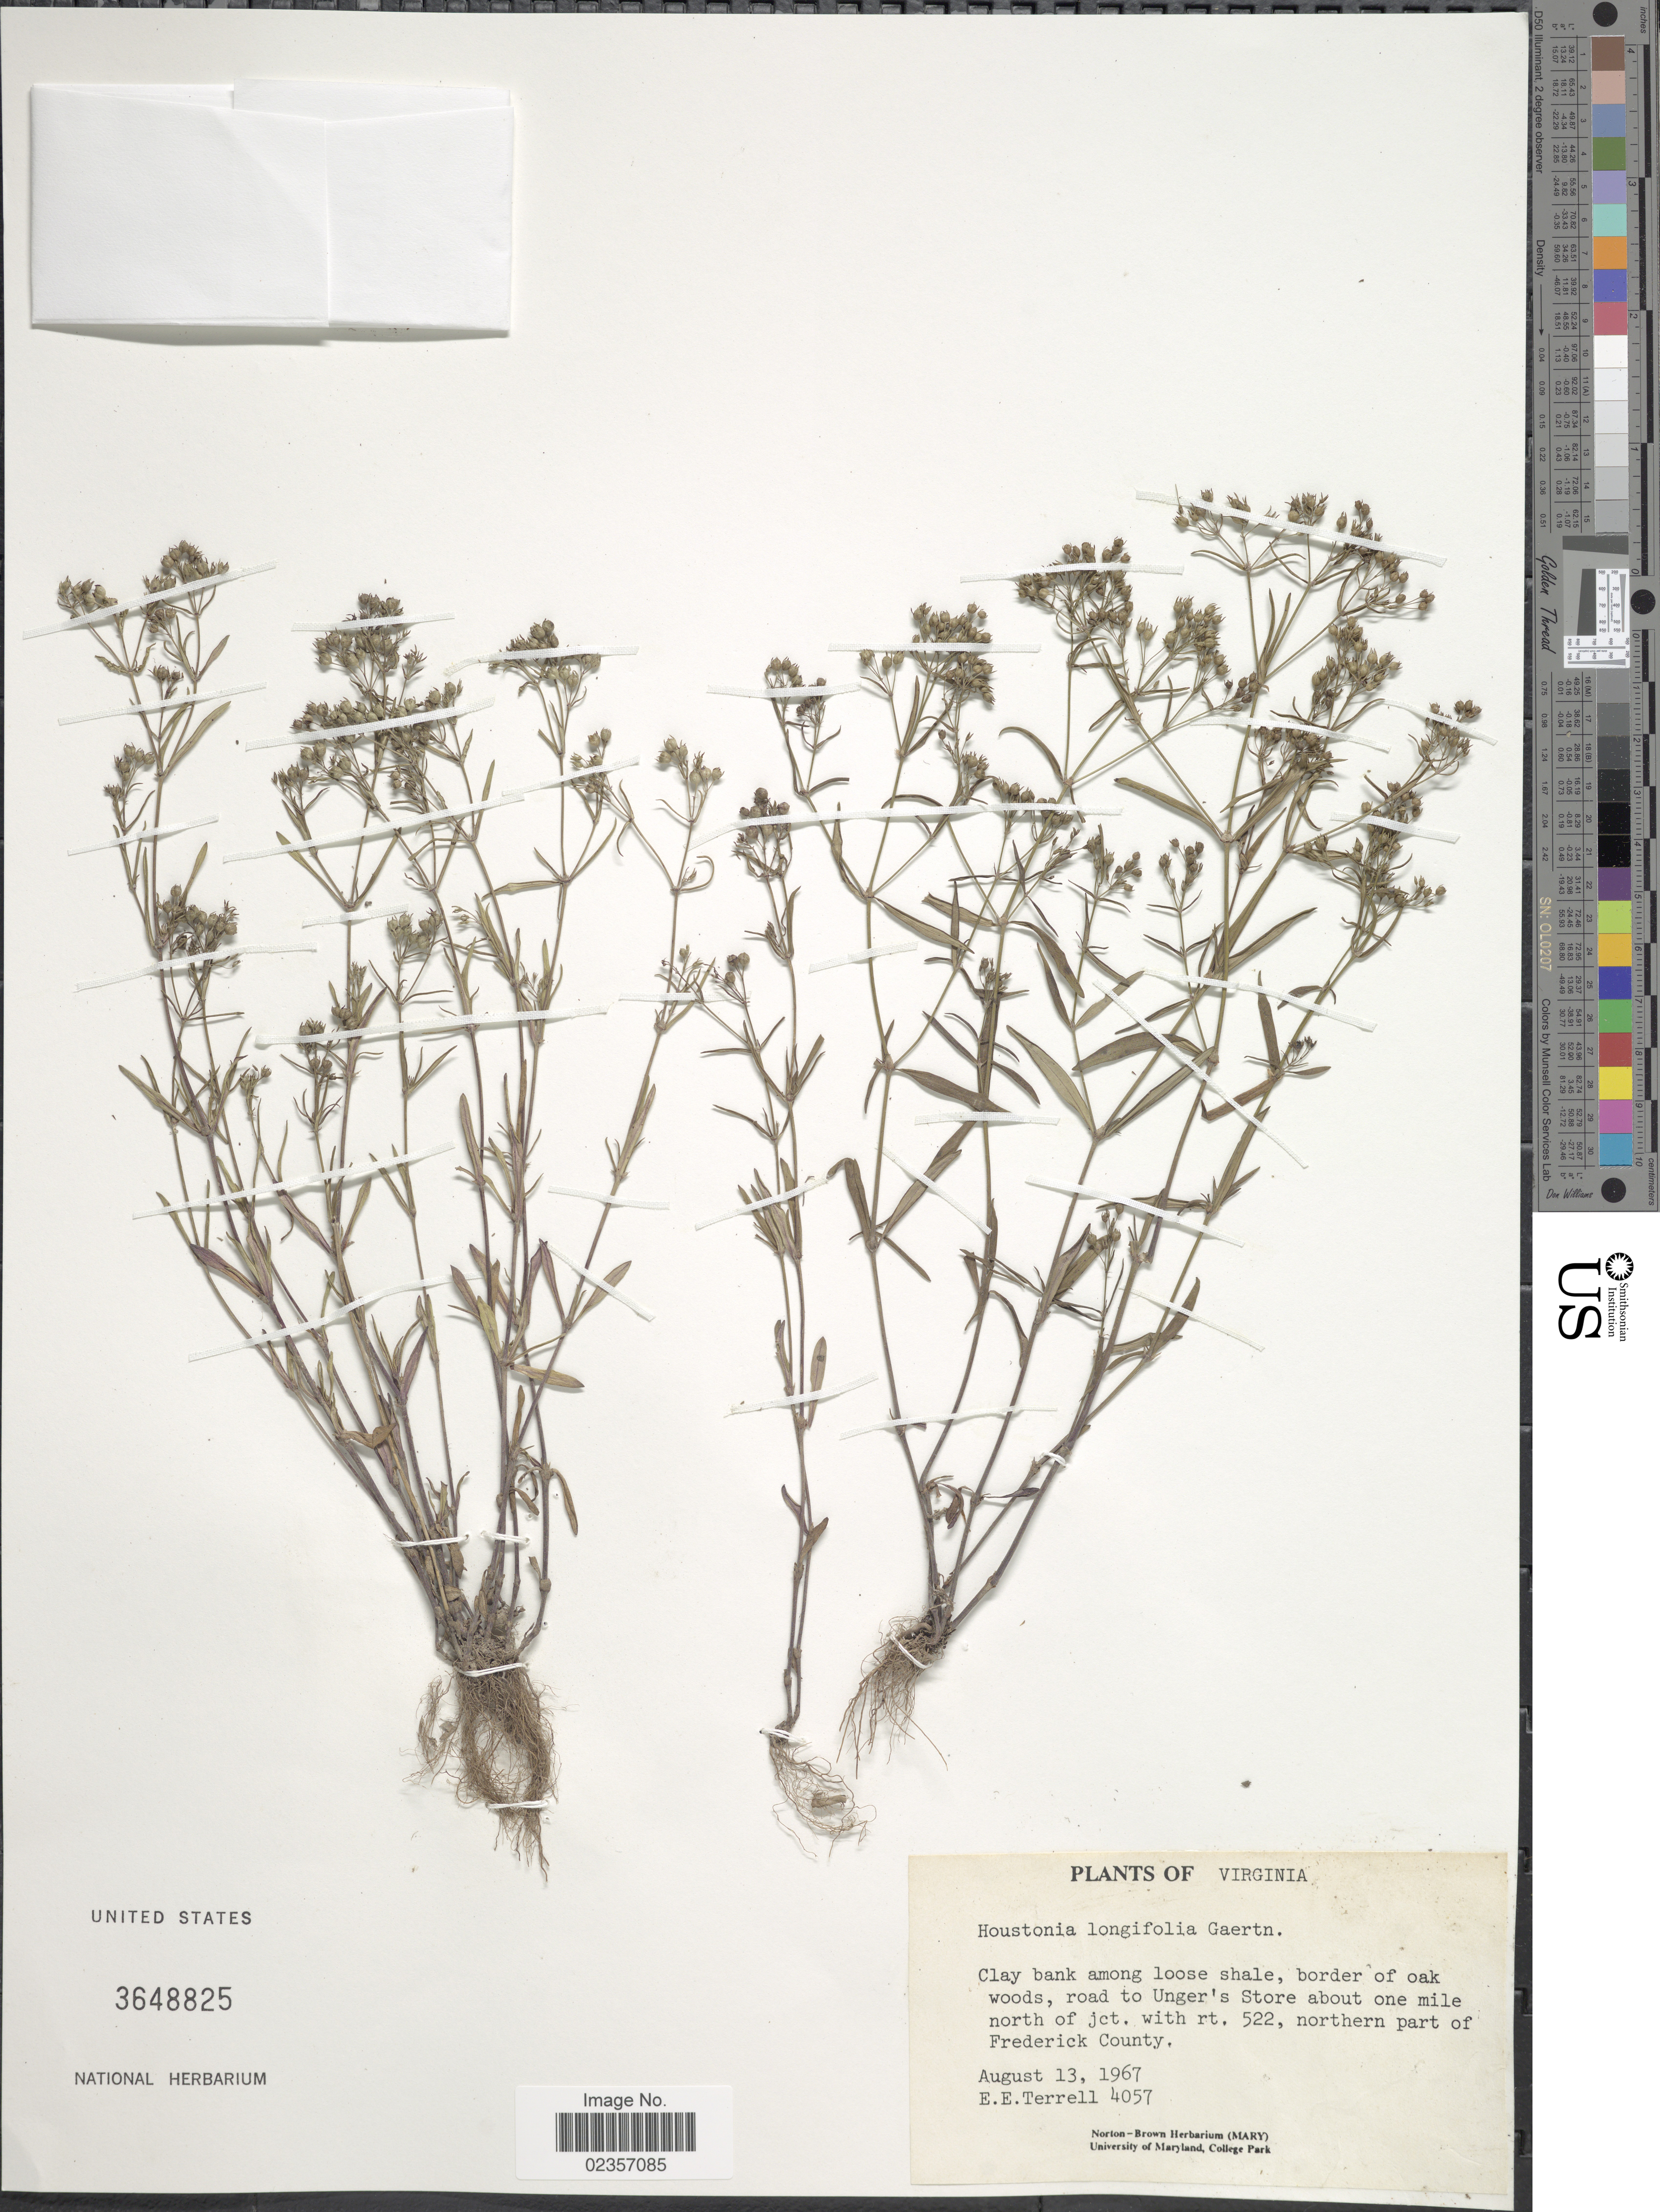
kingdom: Plantae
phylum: Tracheophyta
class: Magnoliopsida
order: Gentianales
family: Rubiaceae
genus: Houstonia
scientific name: Houstonia longifolia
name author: Gaertn.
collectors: E. E. Terrell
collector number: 4057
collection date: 1967-08-13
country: United States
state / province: Virginia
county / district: Frederick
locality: Clay bank among loose shale, border of oak woods, road to Unger's Store about one mile north of jct with rt. 522, northern part of Frederick County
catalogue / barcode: US 3648825